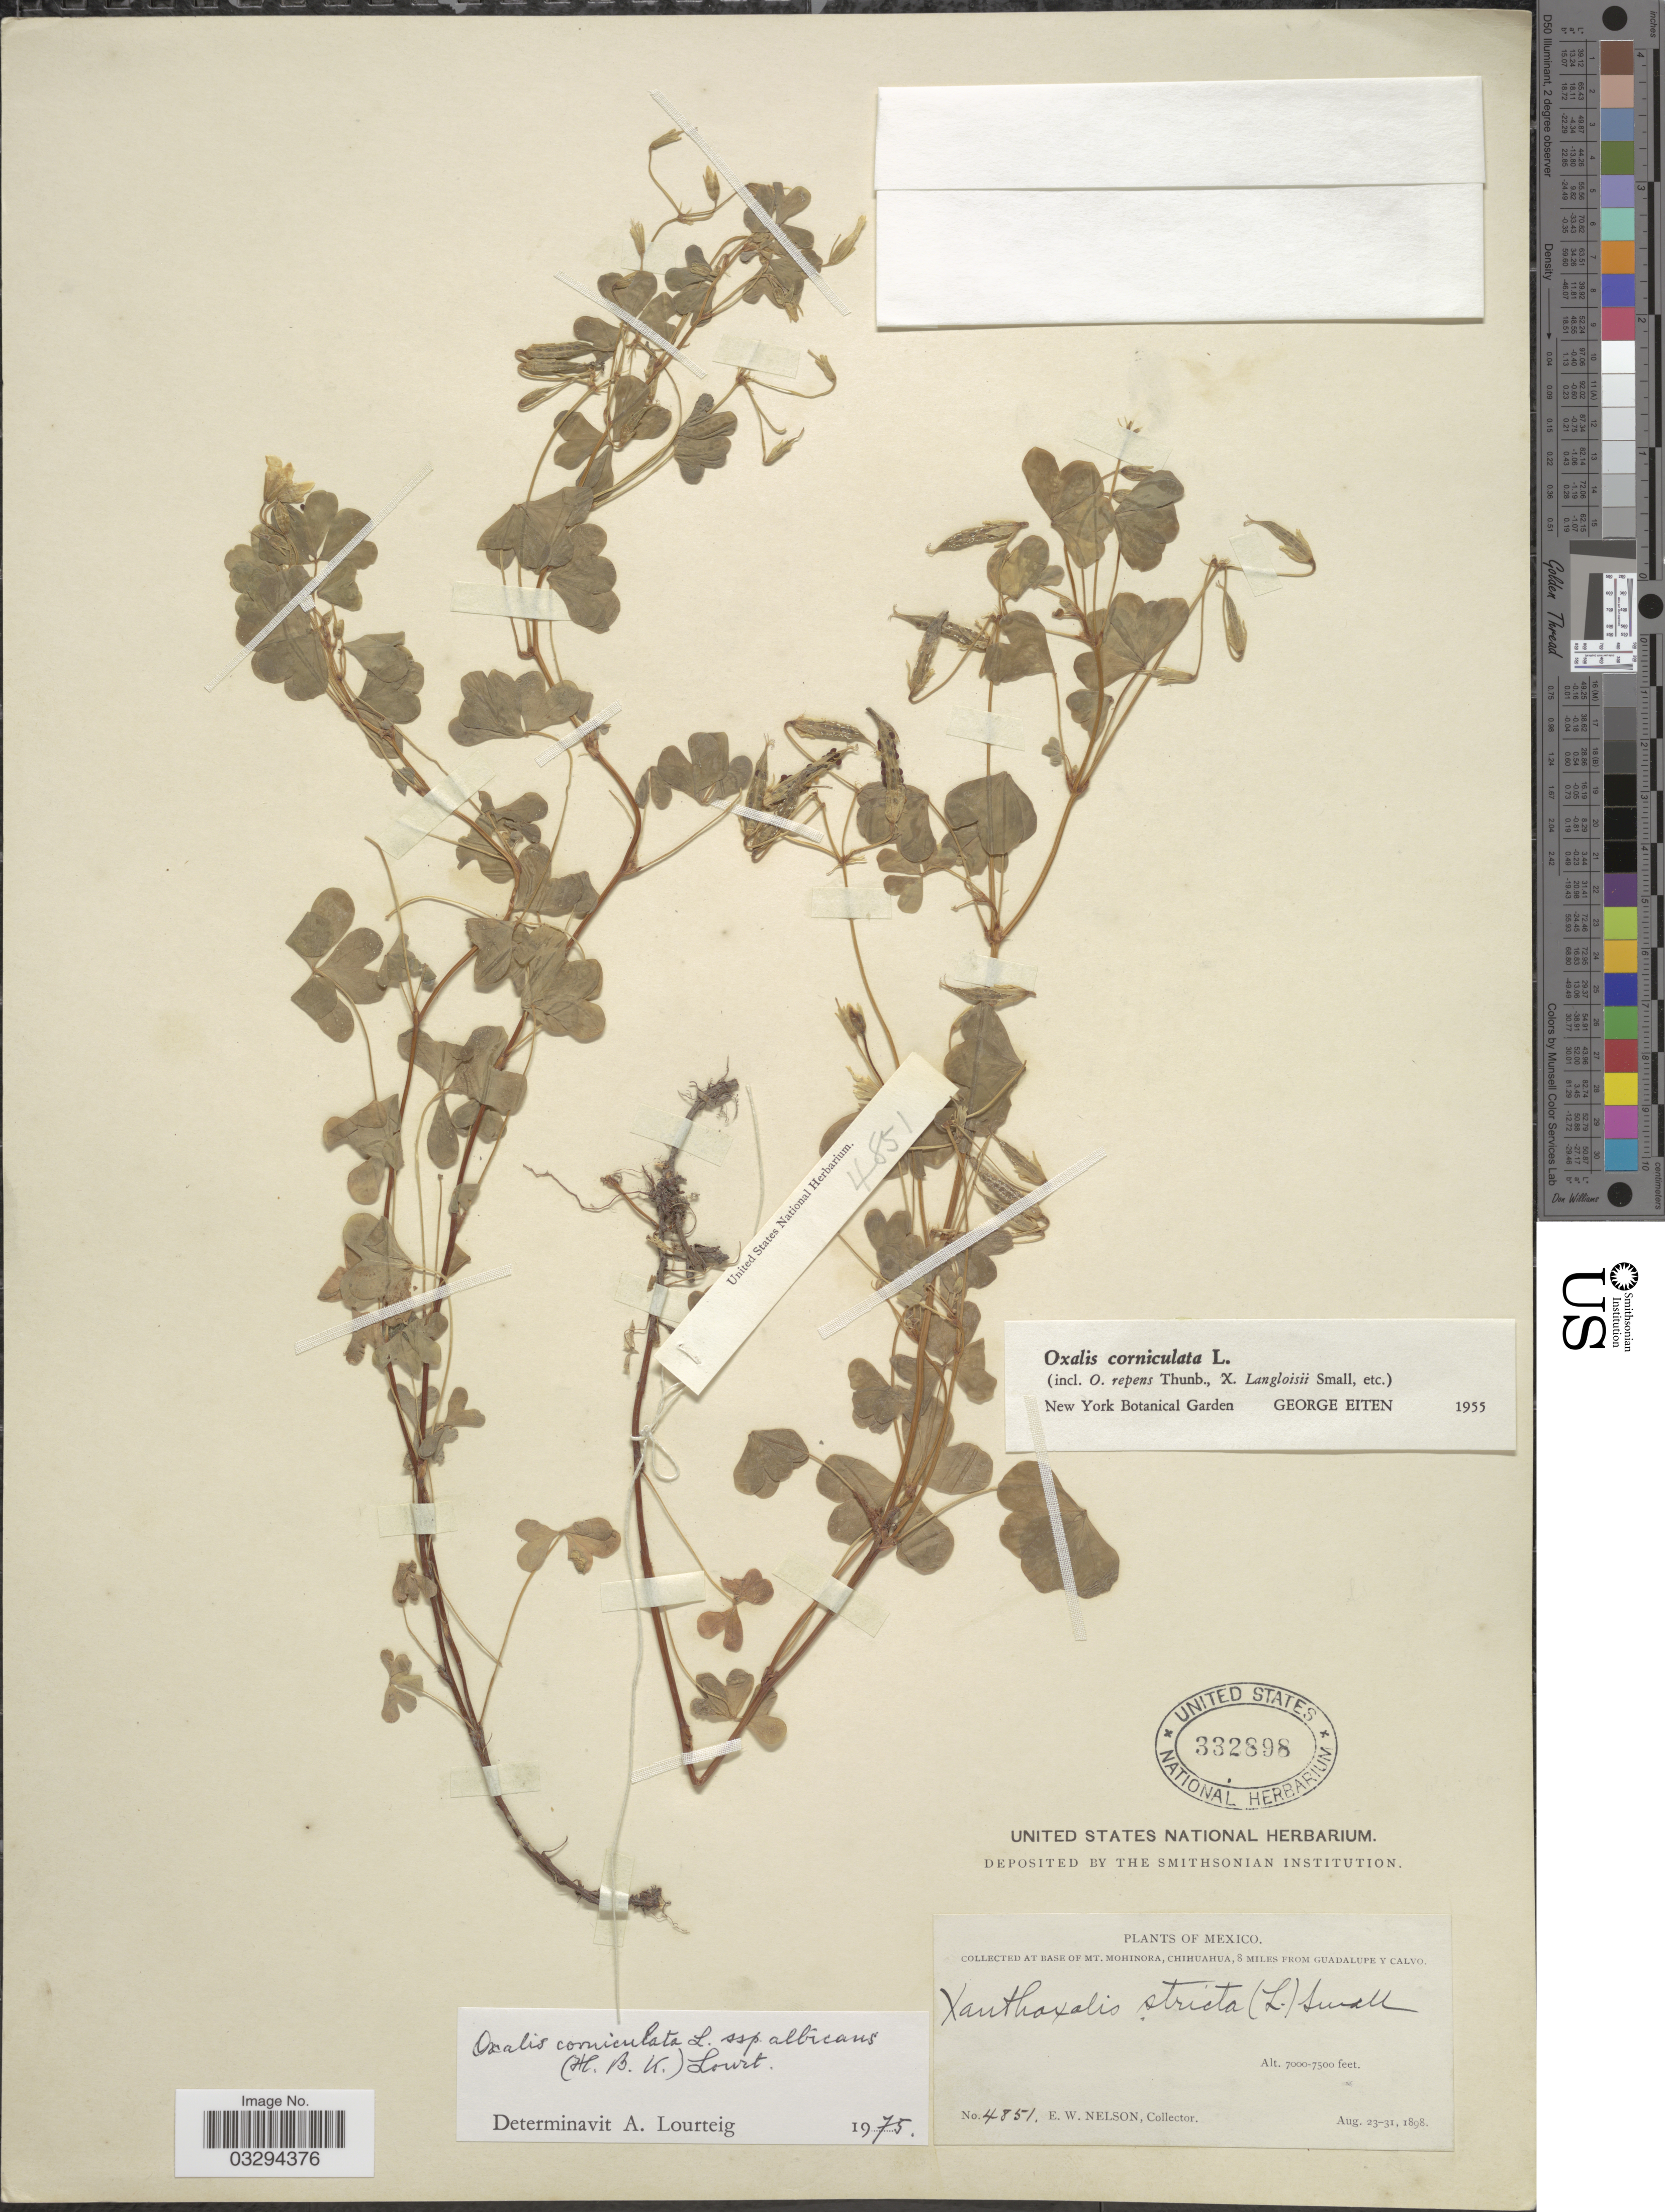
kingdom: Plantae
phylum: Tracheophyta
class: Magnoliopsida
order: Oxalidales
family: Oxalidaceae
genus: Oxalis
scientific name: Oxalis corniculata subsp. albicans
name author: (Kunth) Lourteig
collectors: E. W. Nelson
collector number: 4851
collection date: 1898-08-23/1898-08-31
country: Mexico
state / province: Chihuahua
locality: At base of Mt. Mohinora, Chihuahua, 8 miles from Guadalupe y Calvo.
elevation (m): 2134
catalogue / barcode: US 332898